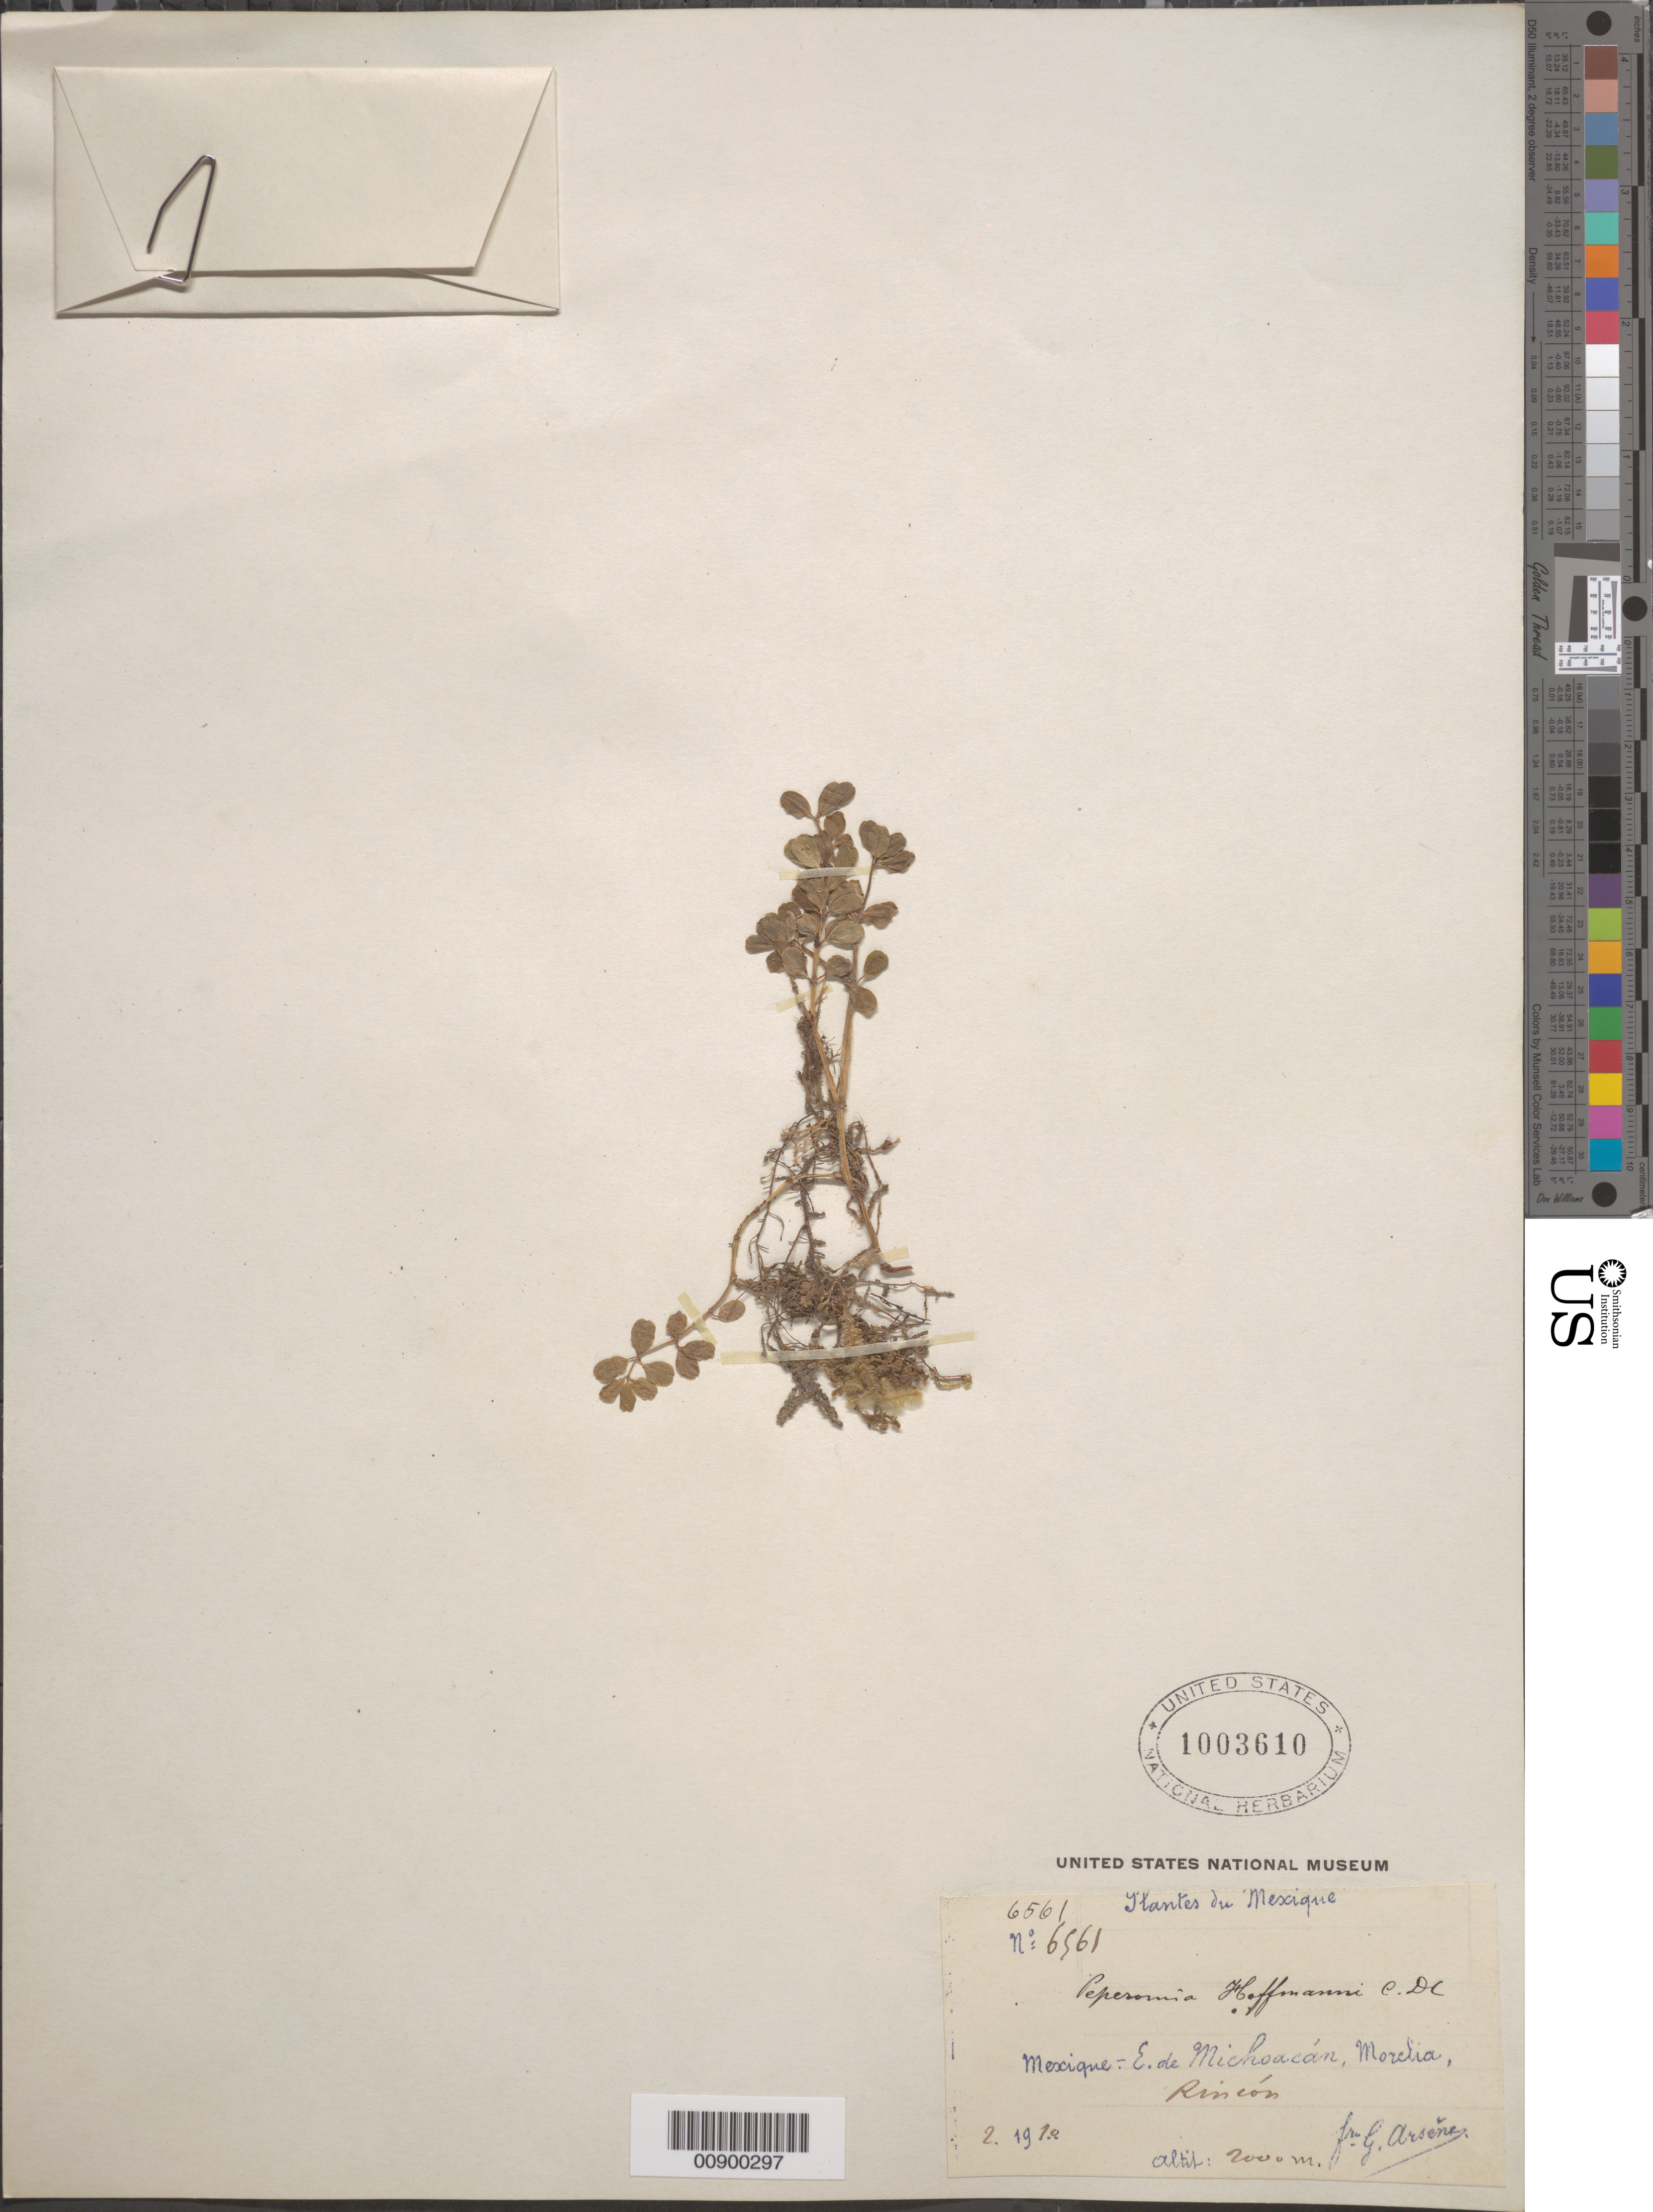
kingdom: Plantae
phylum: Tracheophyta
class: Magnoliopsida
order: Piperales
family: Piperaceae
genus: Peperomia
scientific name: Peperomia hoffmannii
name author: C. DC.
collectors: Bro. G. Arsène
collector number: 6561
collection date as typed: Feb 1910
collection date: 1910-02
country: Mexico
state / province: Michoacán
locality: E. de Michoacán, Morelia, Rincón.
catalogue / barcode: US 1003610